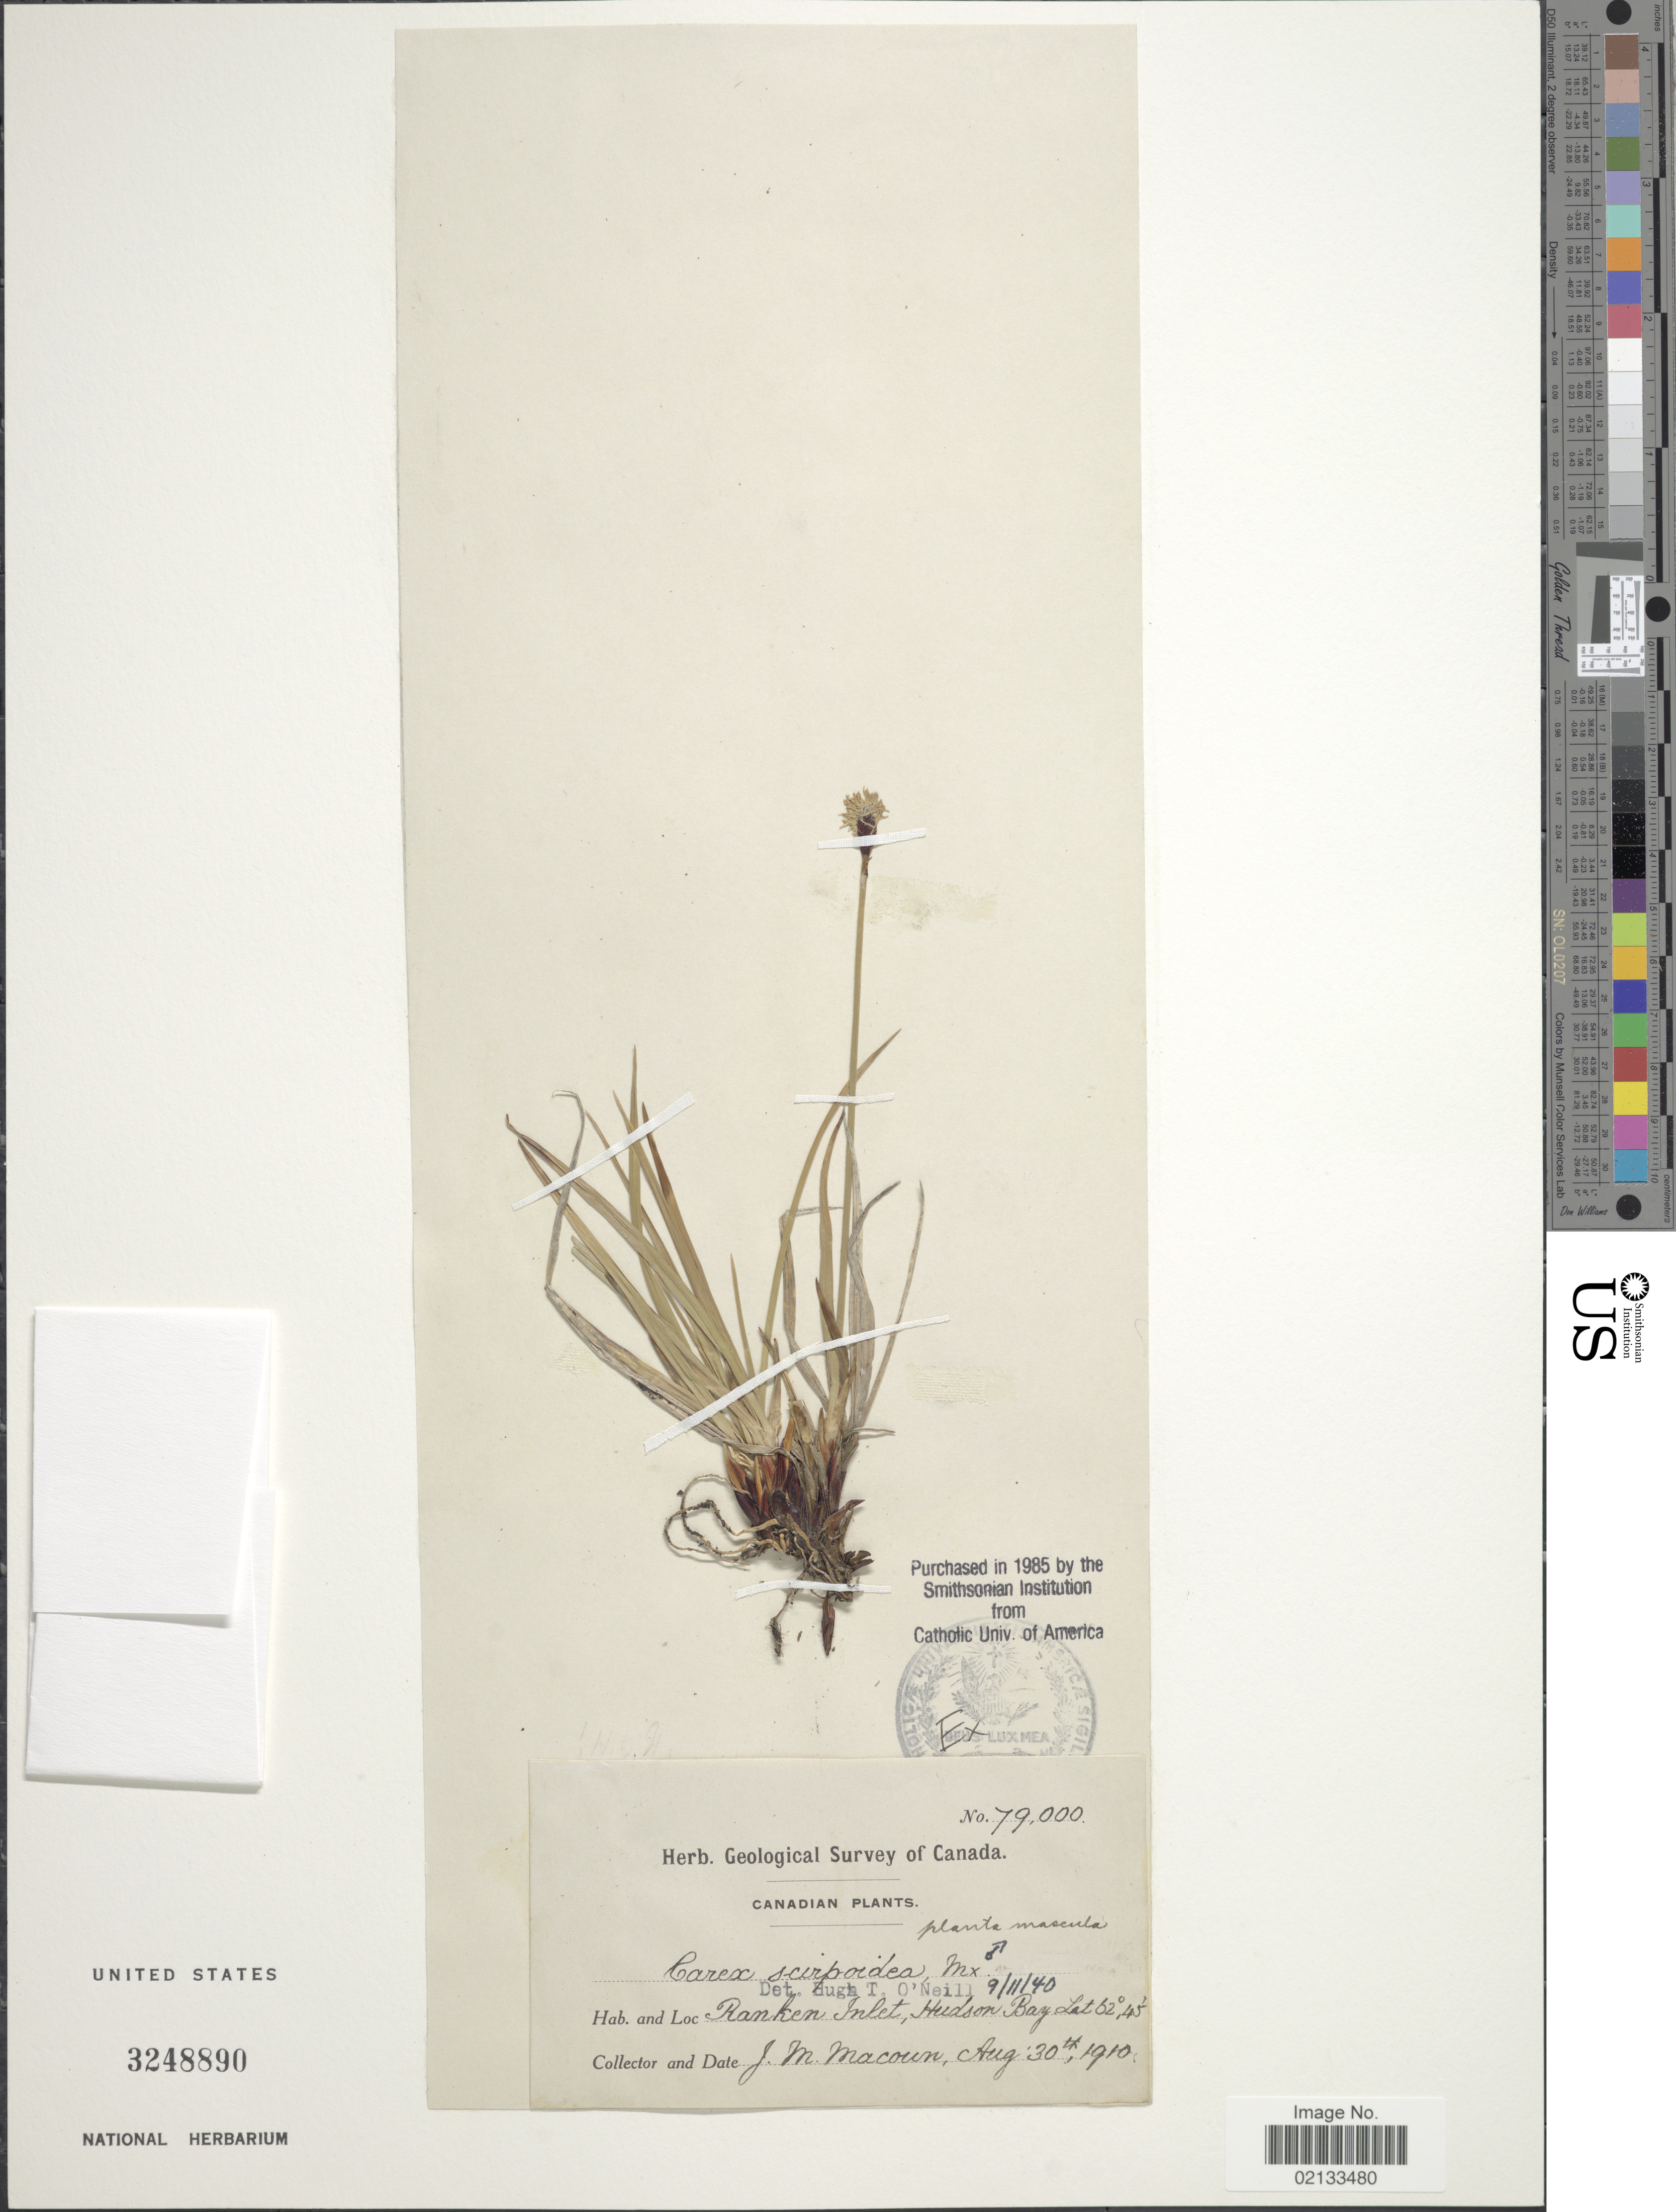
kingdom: Plantae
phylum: Tracheophyta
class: Liliopsida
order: Poales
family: Cyperaceae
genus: Carex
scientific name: Carex scirpoidea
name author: Michx.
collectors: J. M. Macoun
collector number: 79000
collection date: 1910-08-30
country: Canada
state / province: Nunavut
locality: Ranken Inlet, Hudson Bay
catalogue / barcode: US 3248890